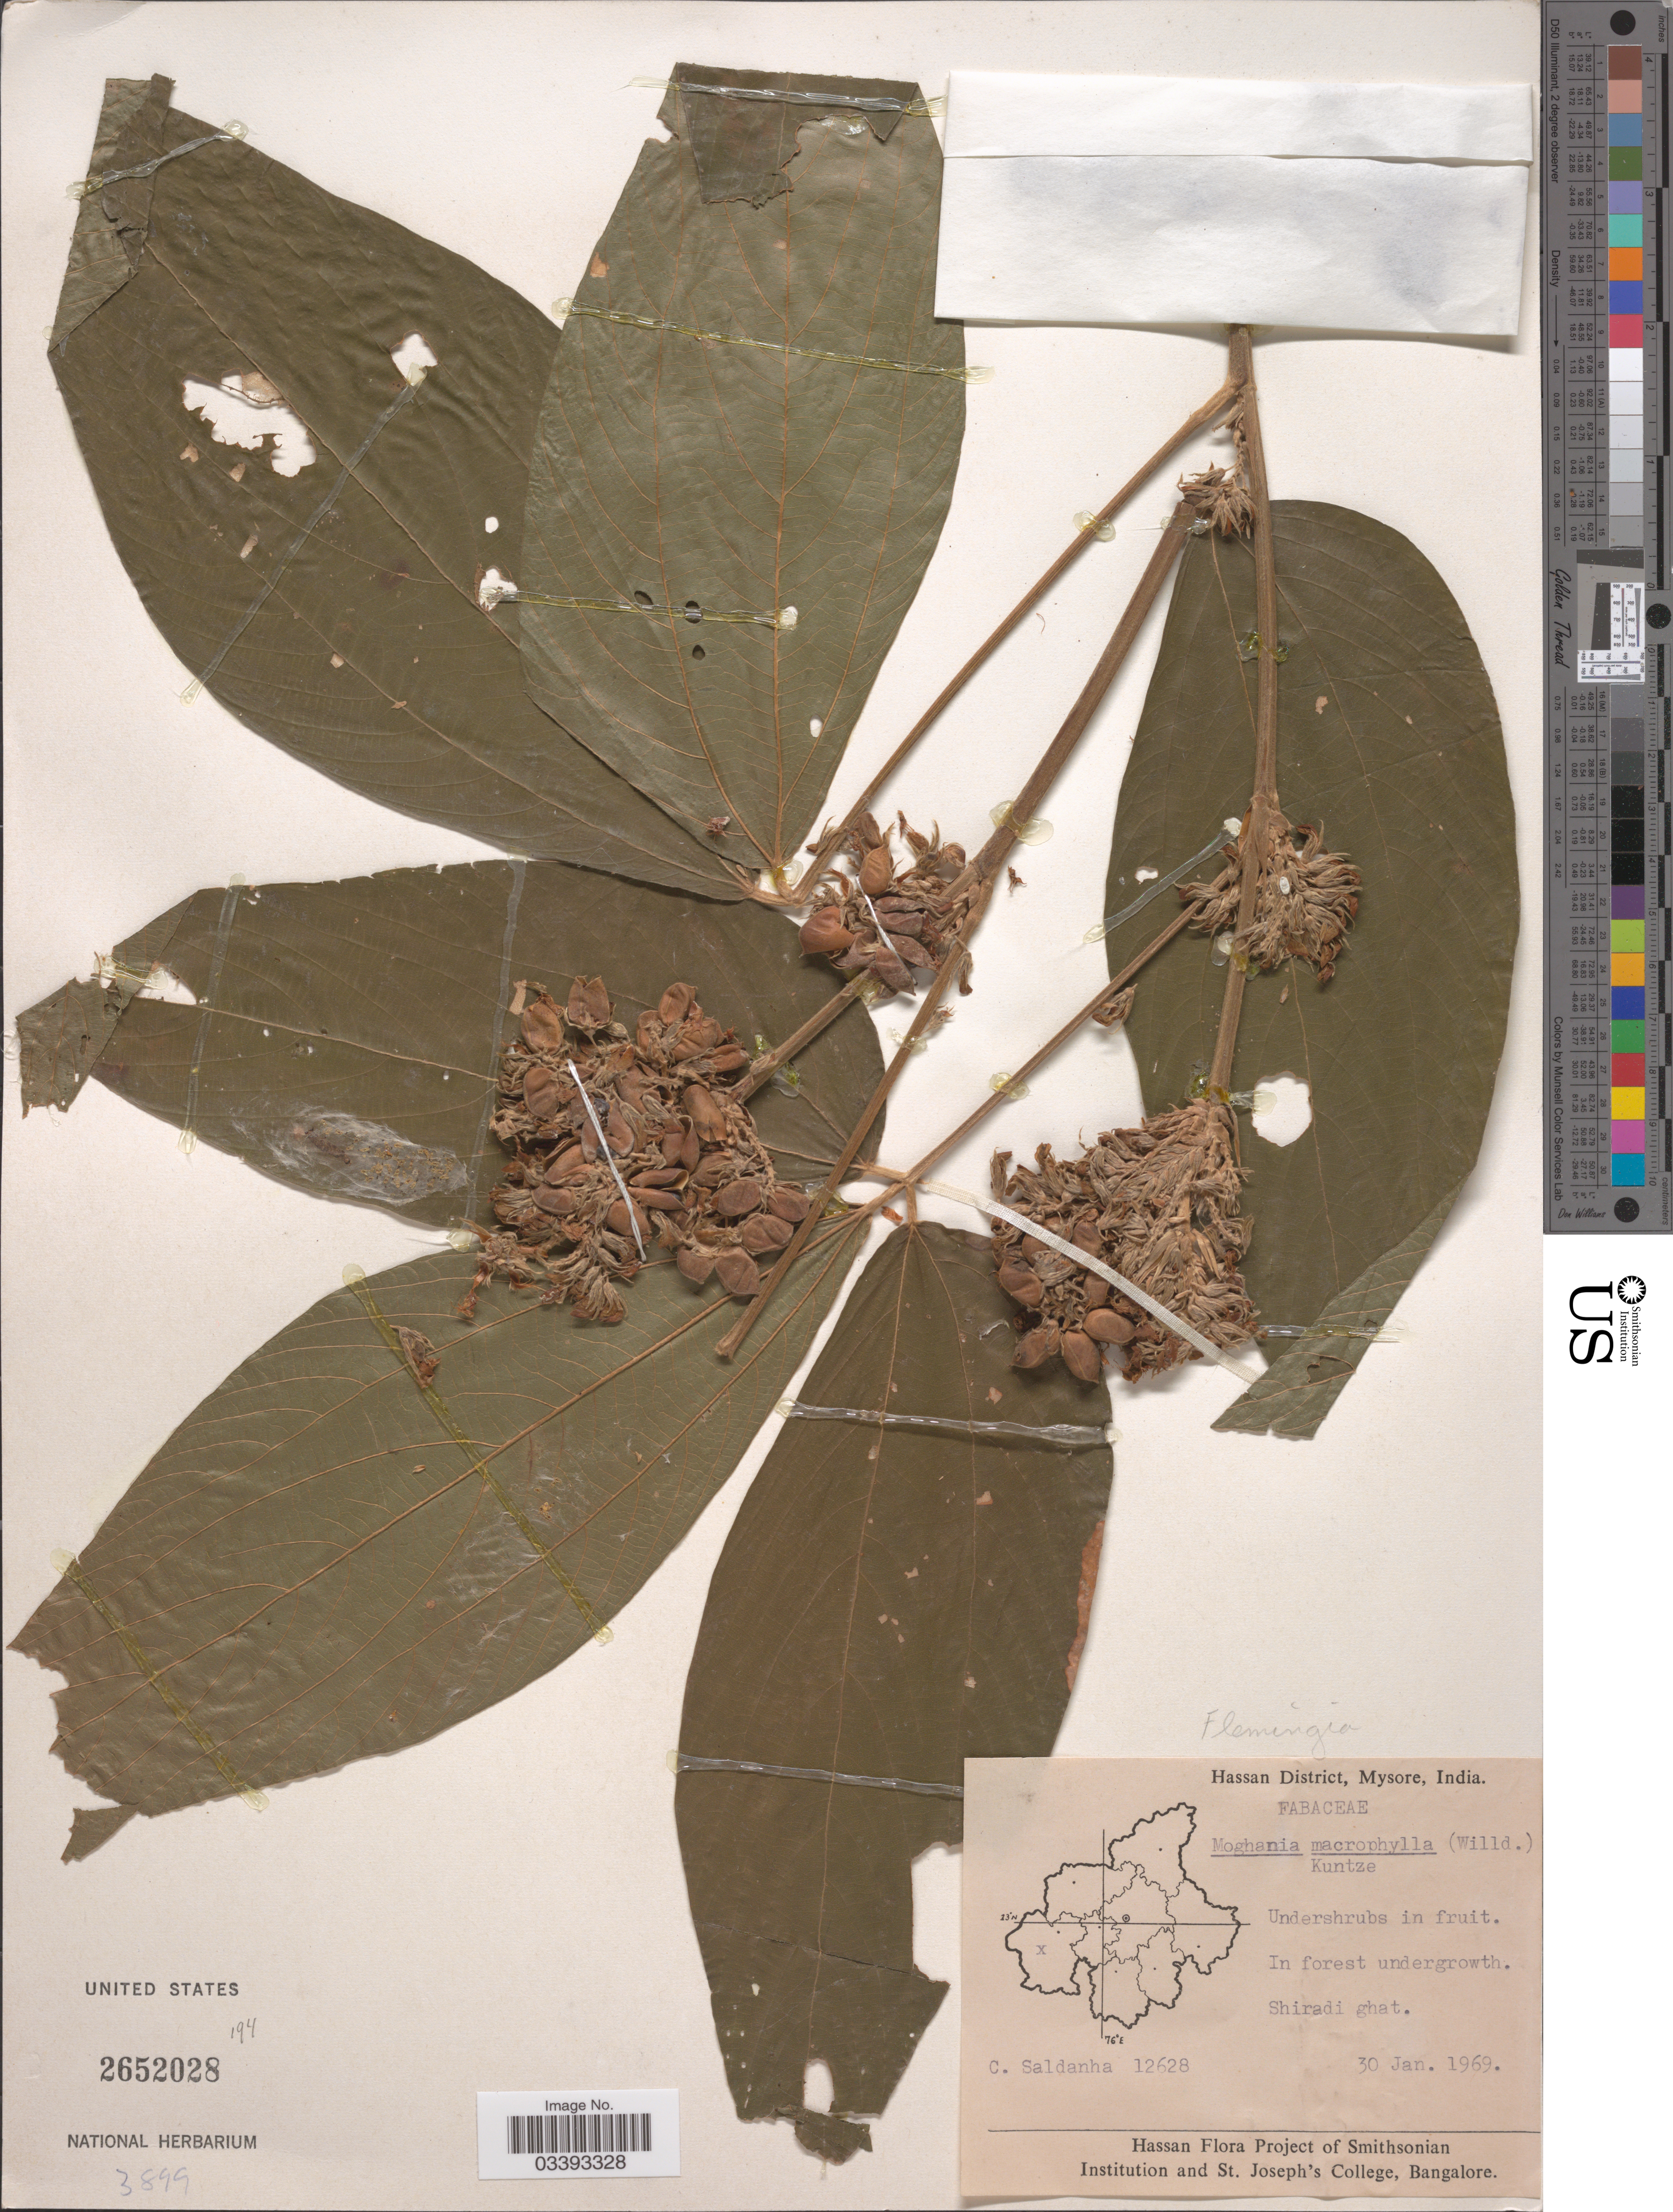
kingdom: Plantae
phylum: Tracheophyta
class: Magnoliopsida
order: Fabales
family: Fabaceae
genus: Flemingia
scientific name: Flemingia macrophylla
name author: (Willd.) Kuntze ex Merr.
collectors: C. Saldanha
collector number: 12628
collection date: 1969-01-30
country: India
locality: Hassan District, Mysore. Shiradi ghat.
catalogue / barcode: US 2652028